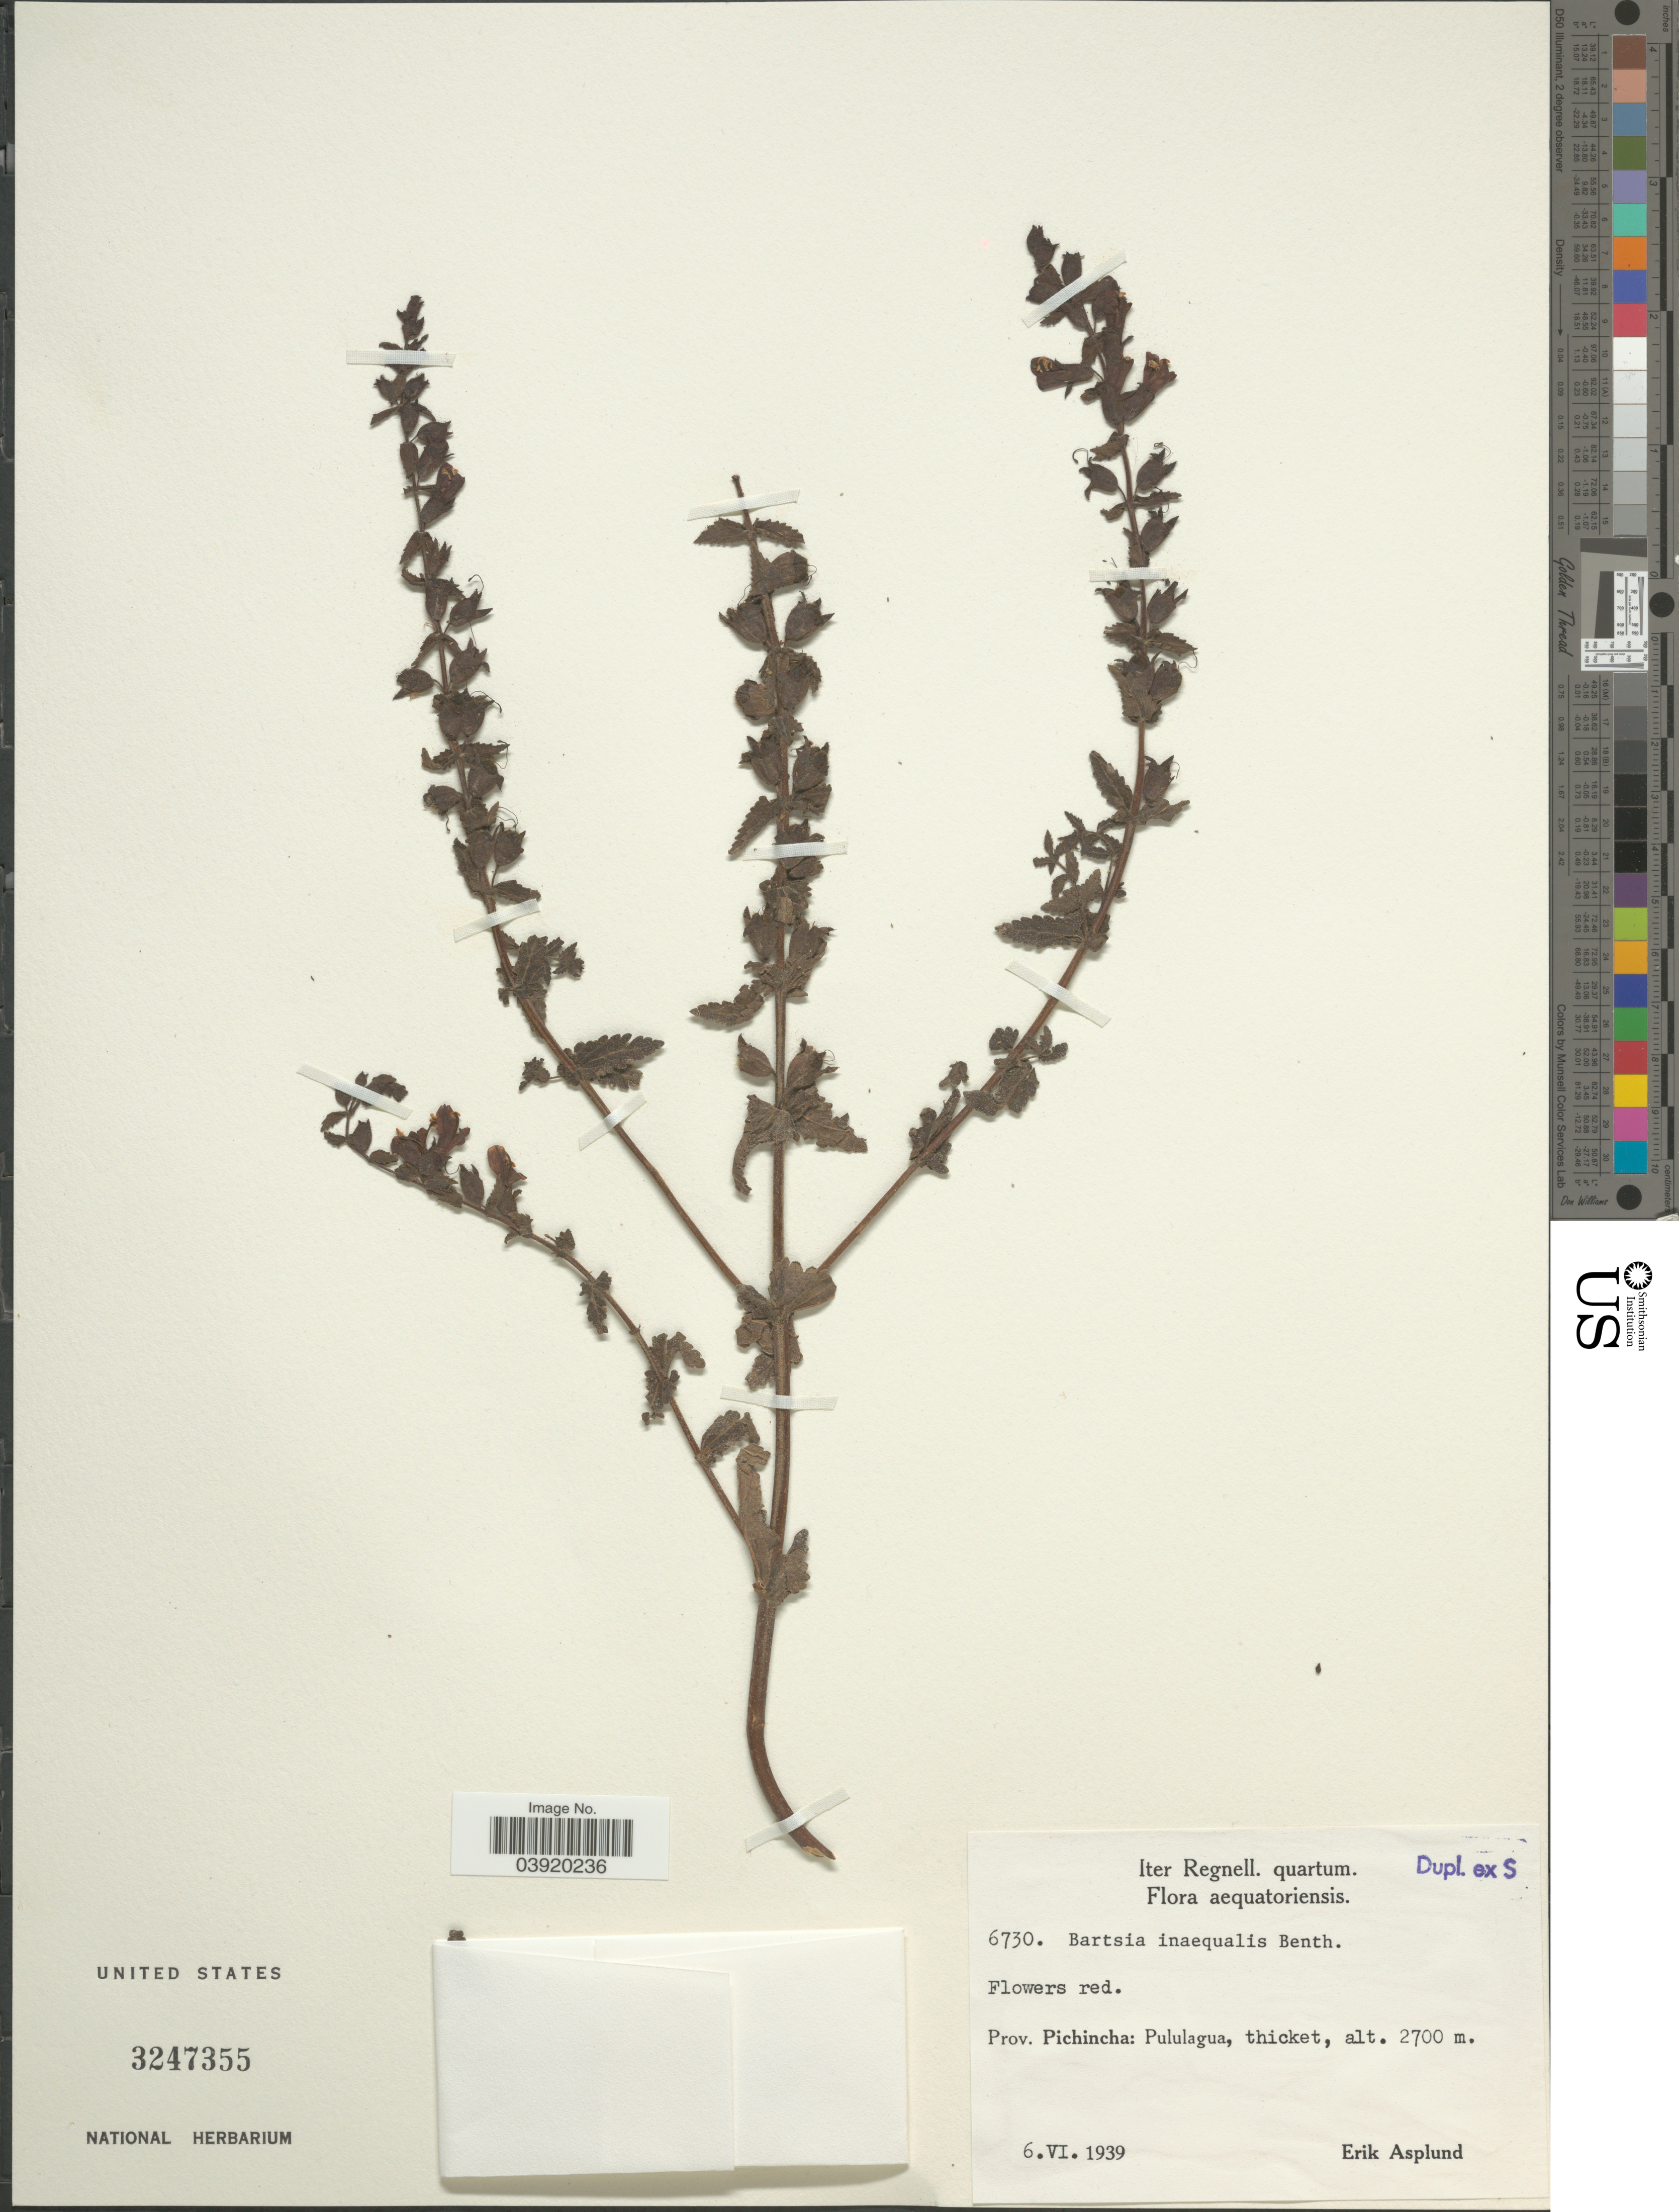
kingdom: Plantae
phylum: Tracheophyta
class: Magnoliopsida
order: Lamiales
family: Orobanchaceae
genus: Bartsia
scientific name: Bartsia inaequalis subsp. inaequalis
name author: Benth.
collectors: E. Asplund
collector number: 6730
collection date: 1939-06-06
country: Ecuador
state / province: Pichincha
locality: Pululagua.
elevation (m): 2700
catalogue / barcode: US 3247355